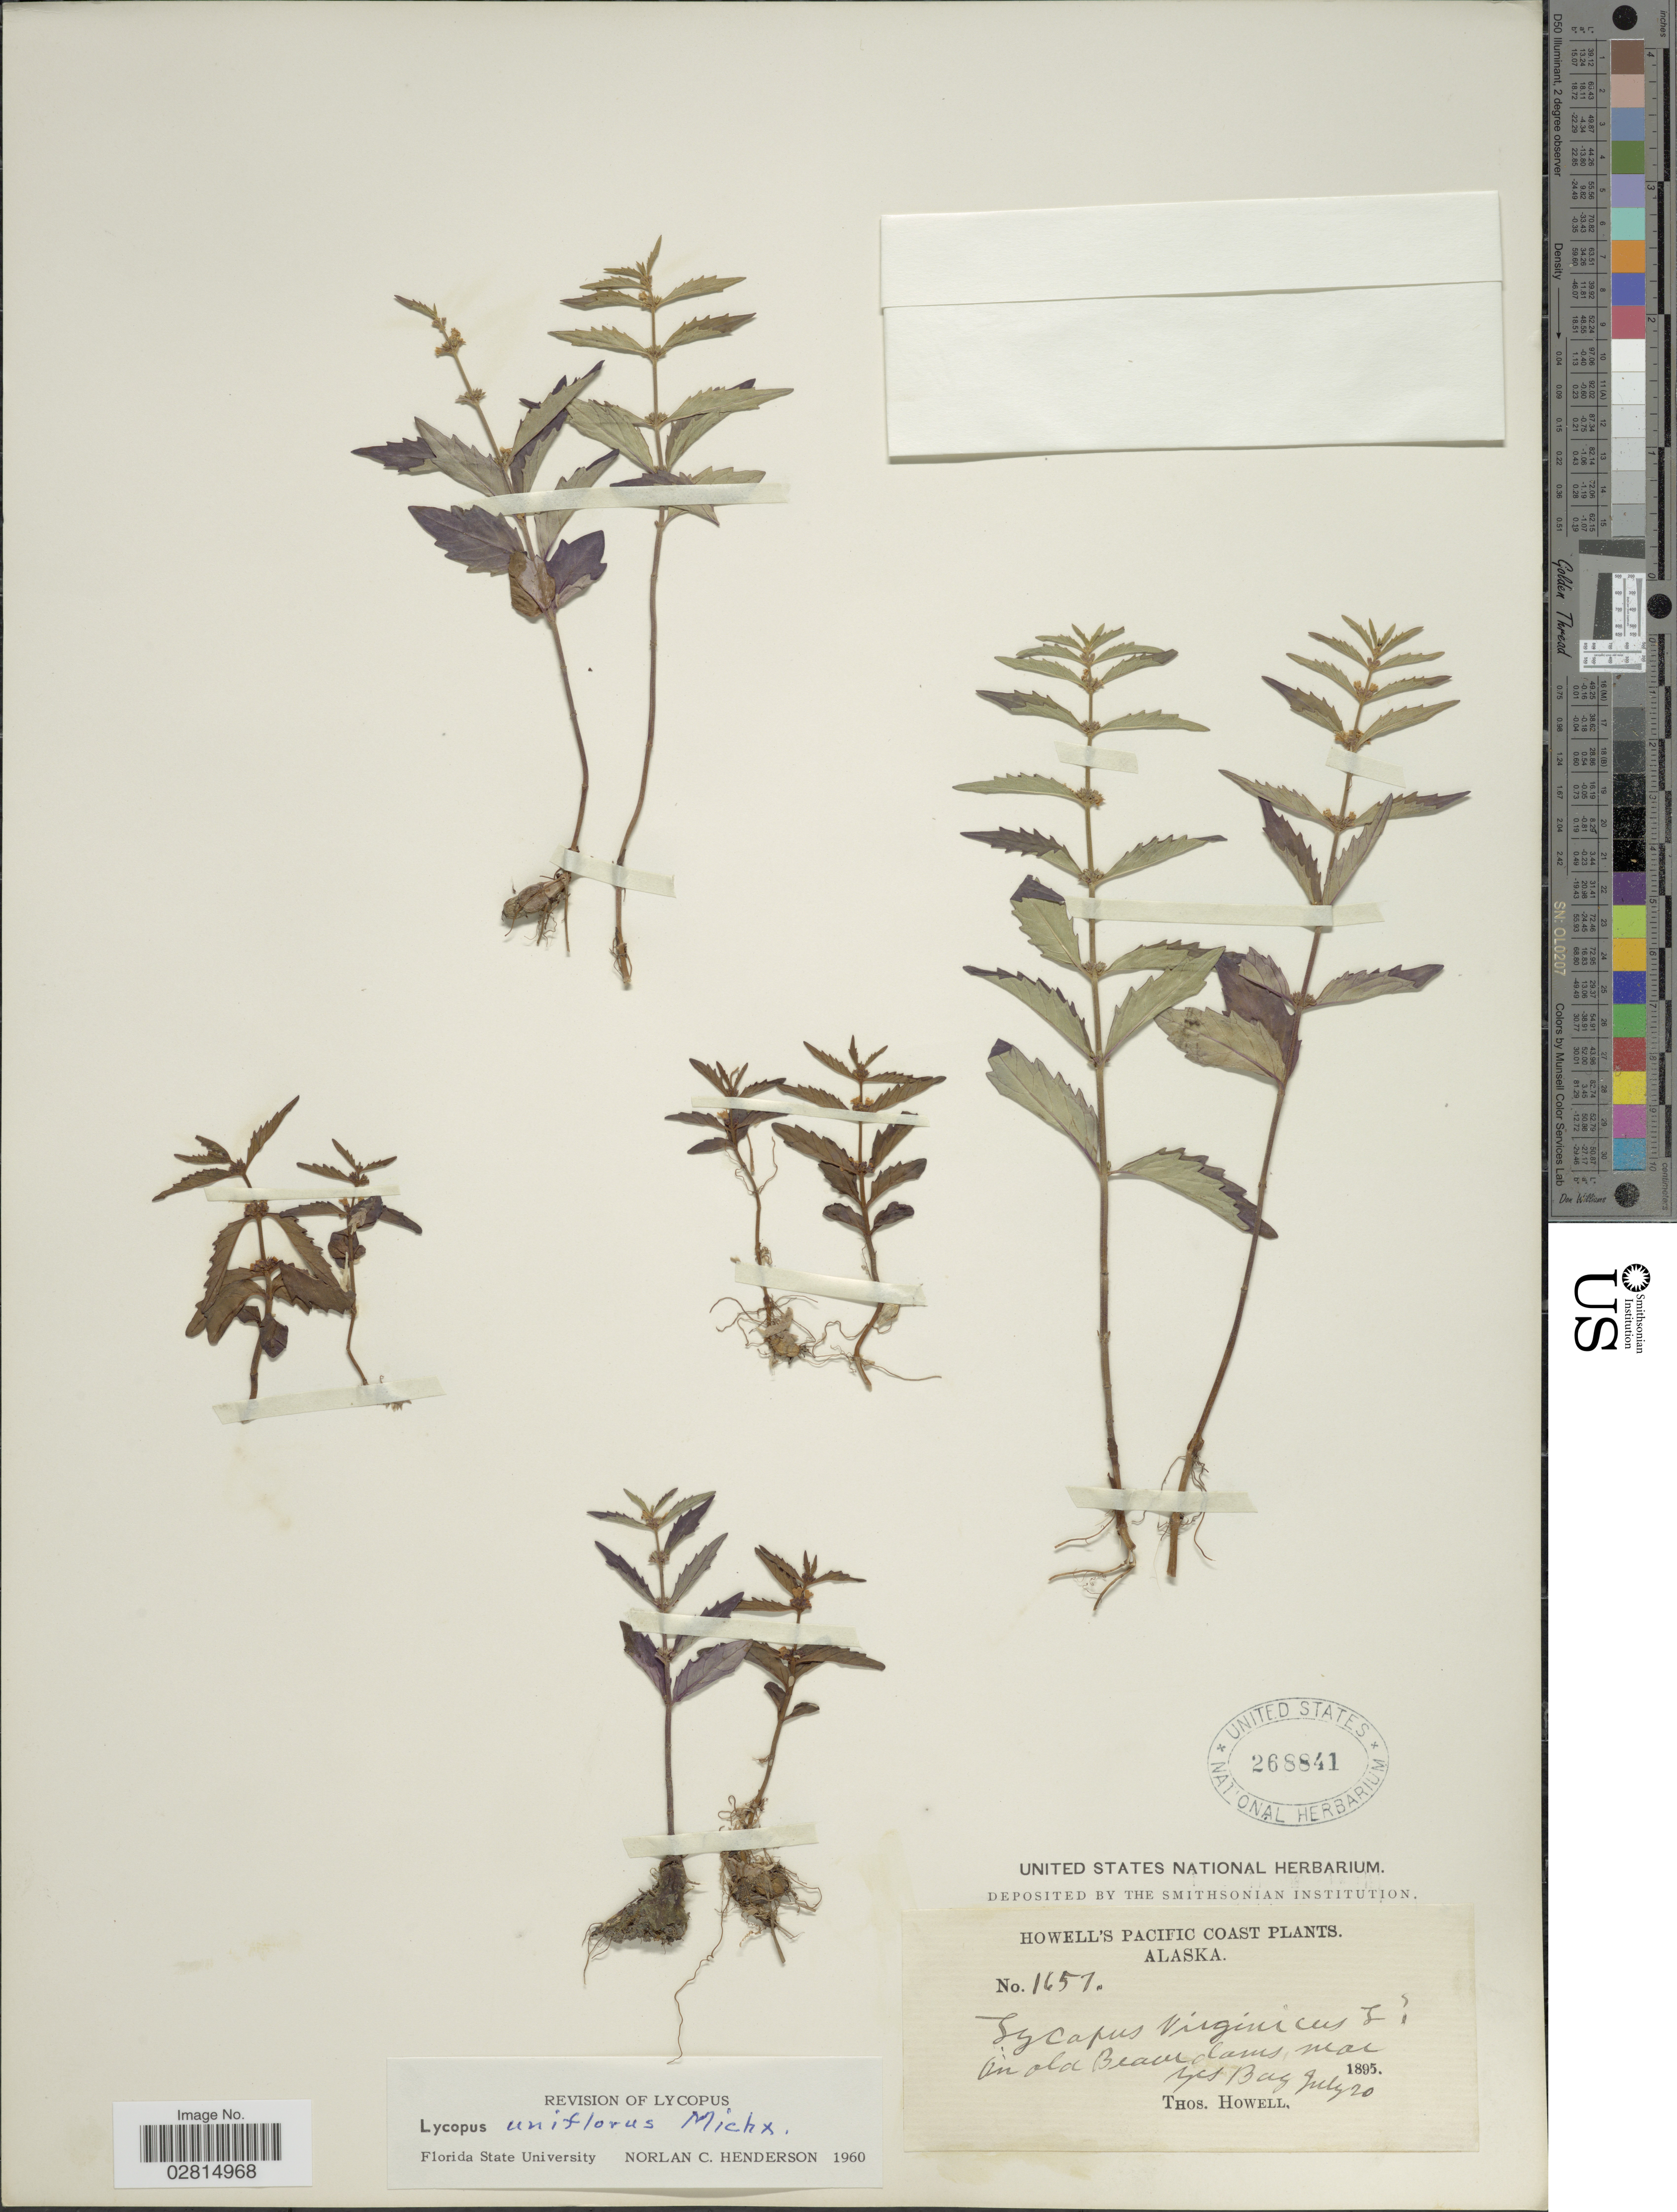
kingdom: Plantae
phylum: Tracheophyta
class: Magnoliopsida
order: Lamiales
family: Lamiaceae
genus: Lycopus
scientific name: Lycopus uniflorus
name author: Michx.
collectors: T. Howell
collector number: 1657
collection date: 1895-07-20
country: United States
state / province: Alaska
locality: Pacific Coast, on old Beaver dams, near Yes Bay.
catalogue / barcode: US 268841